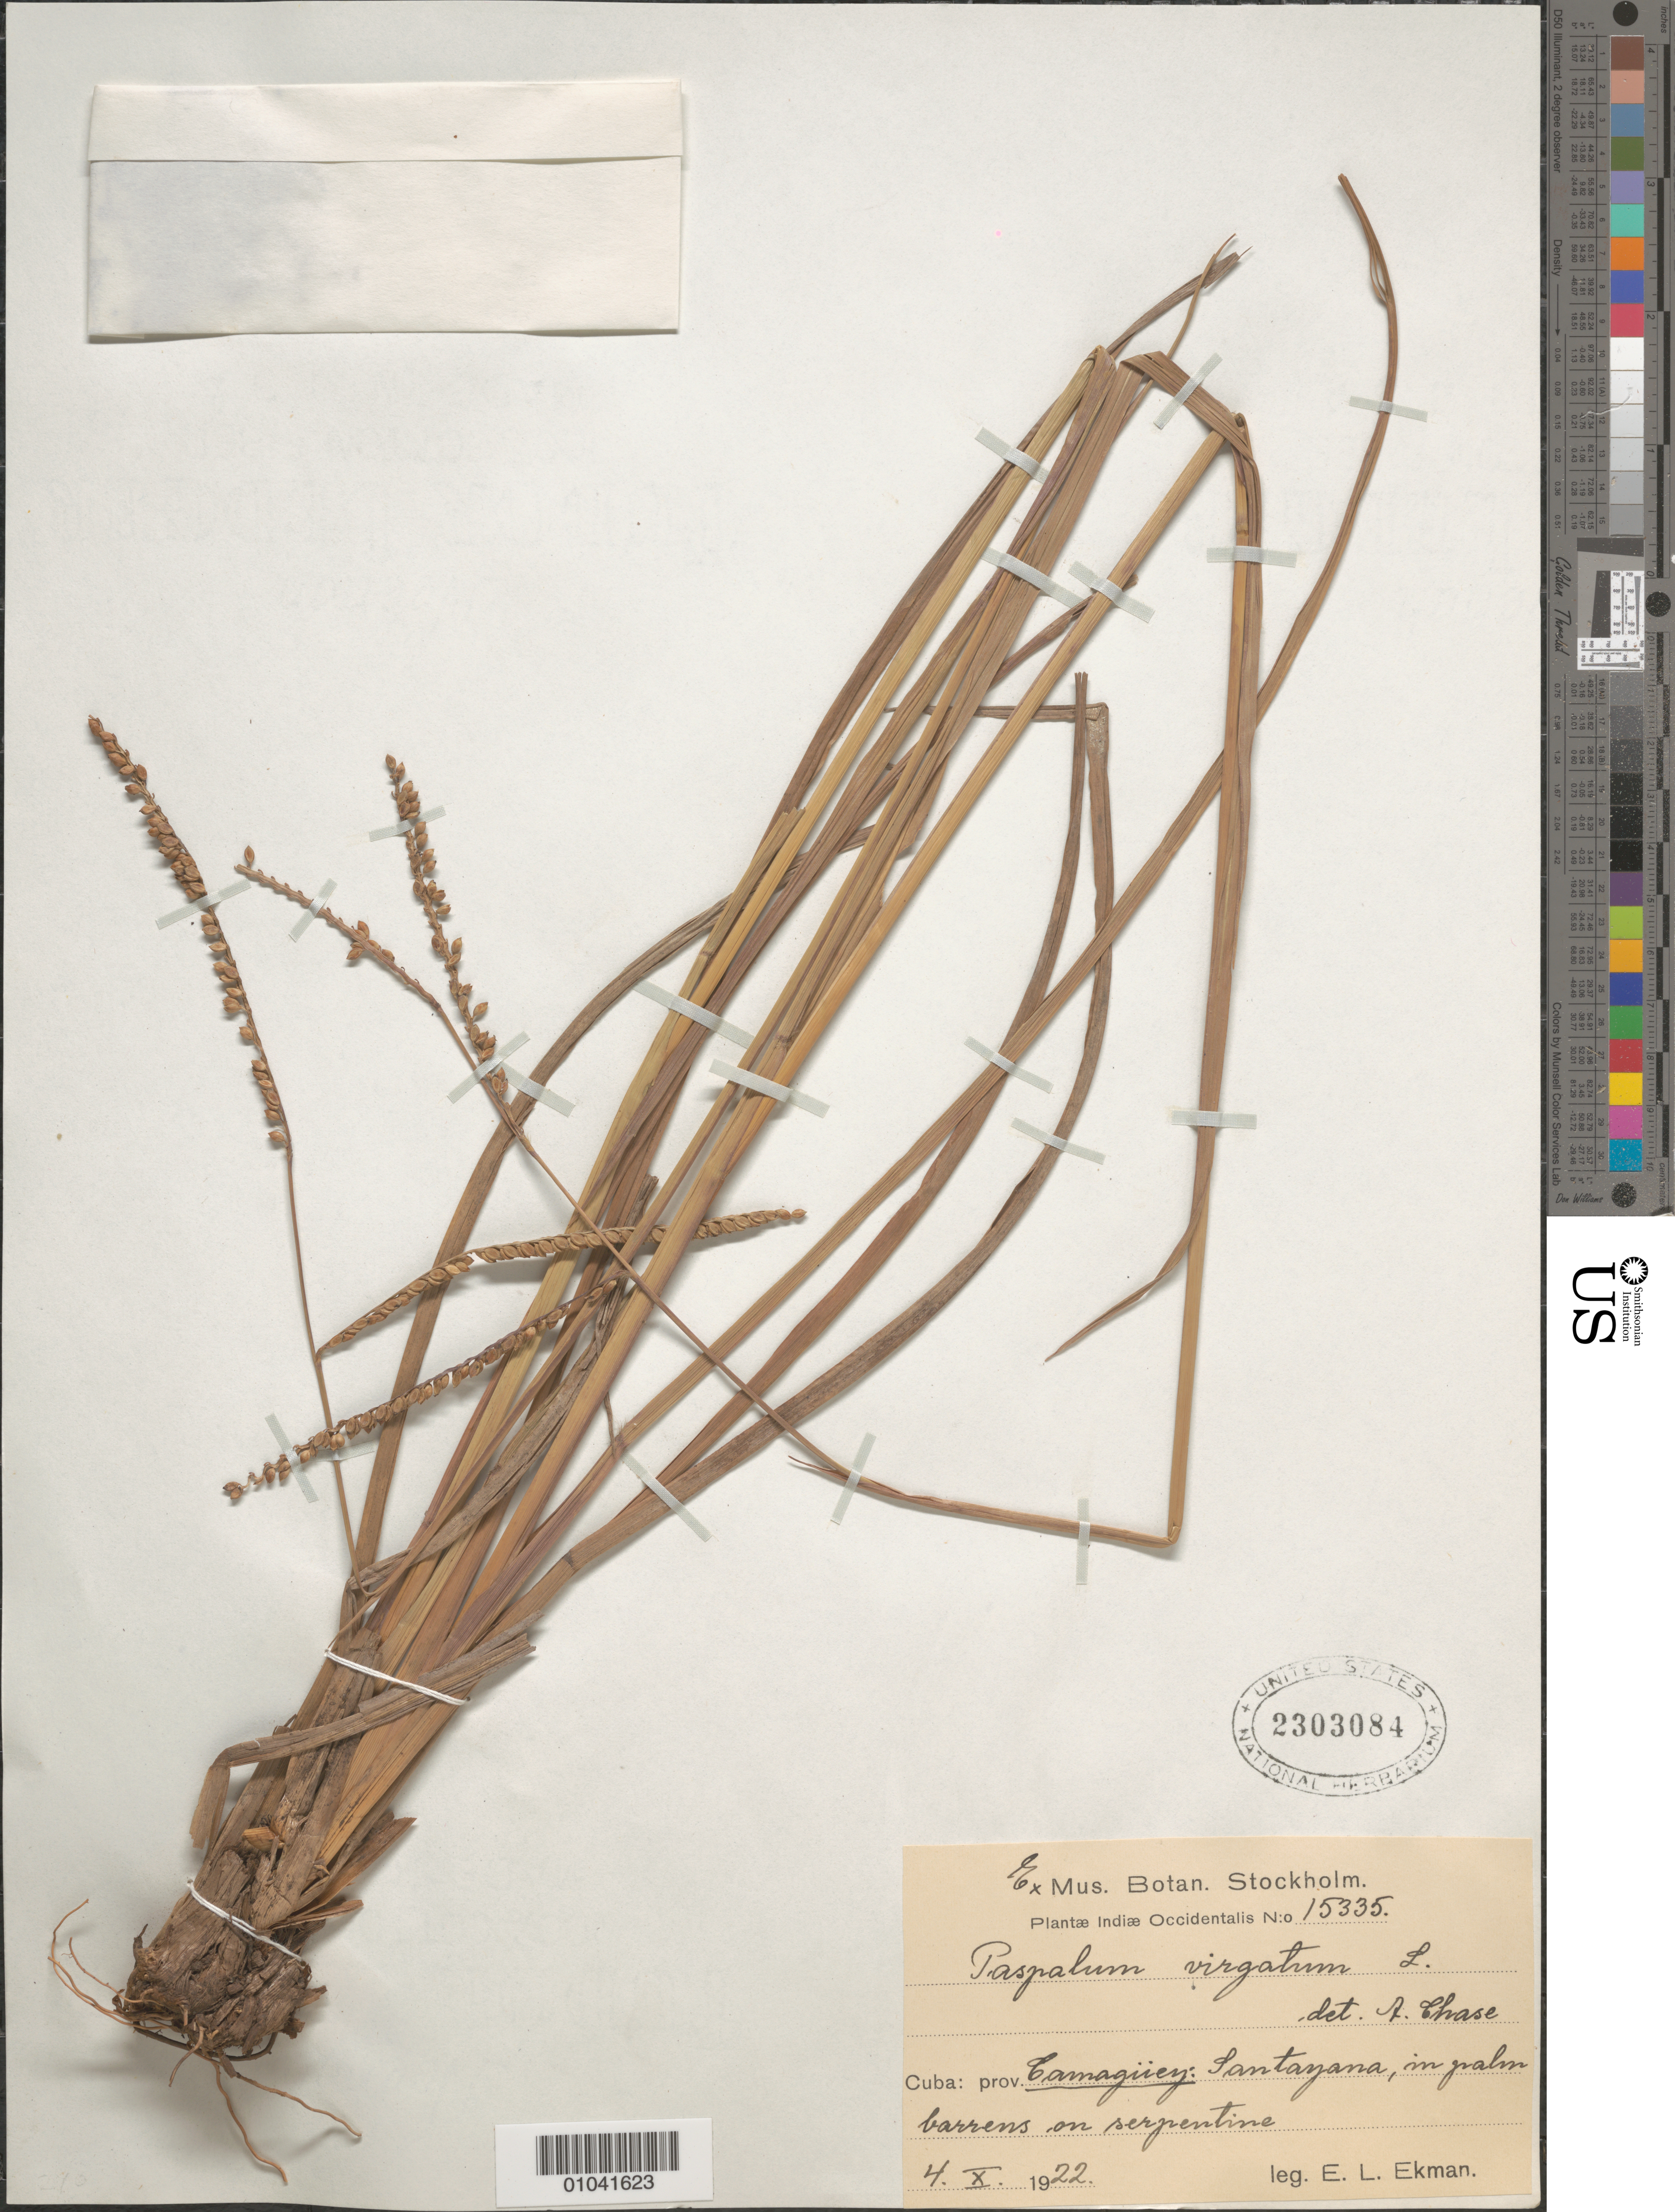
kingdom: Plantae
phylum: Tracheophyta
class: Liliopsida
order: Poales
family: Poaceae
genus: Paspalum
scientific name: Paspalum virgatum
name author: L.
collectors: E. L. Ekman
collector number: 15335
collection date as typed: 04 Oct 1922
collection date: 1922-10-04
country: Cuba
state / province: Camagüey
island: Cuba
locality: Santayana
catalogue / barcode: US 2303084